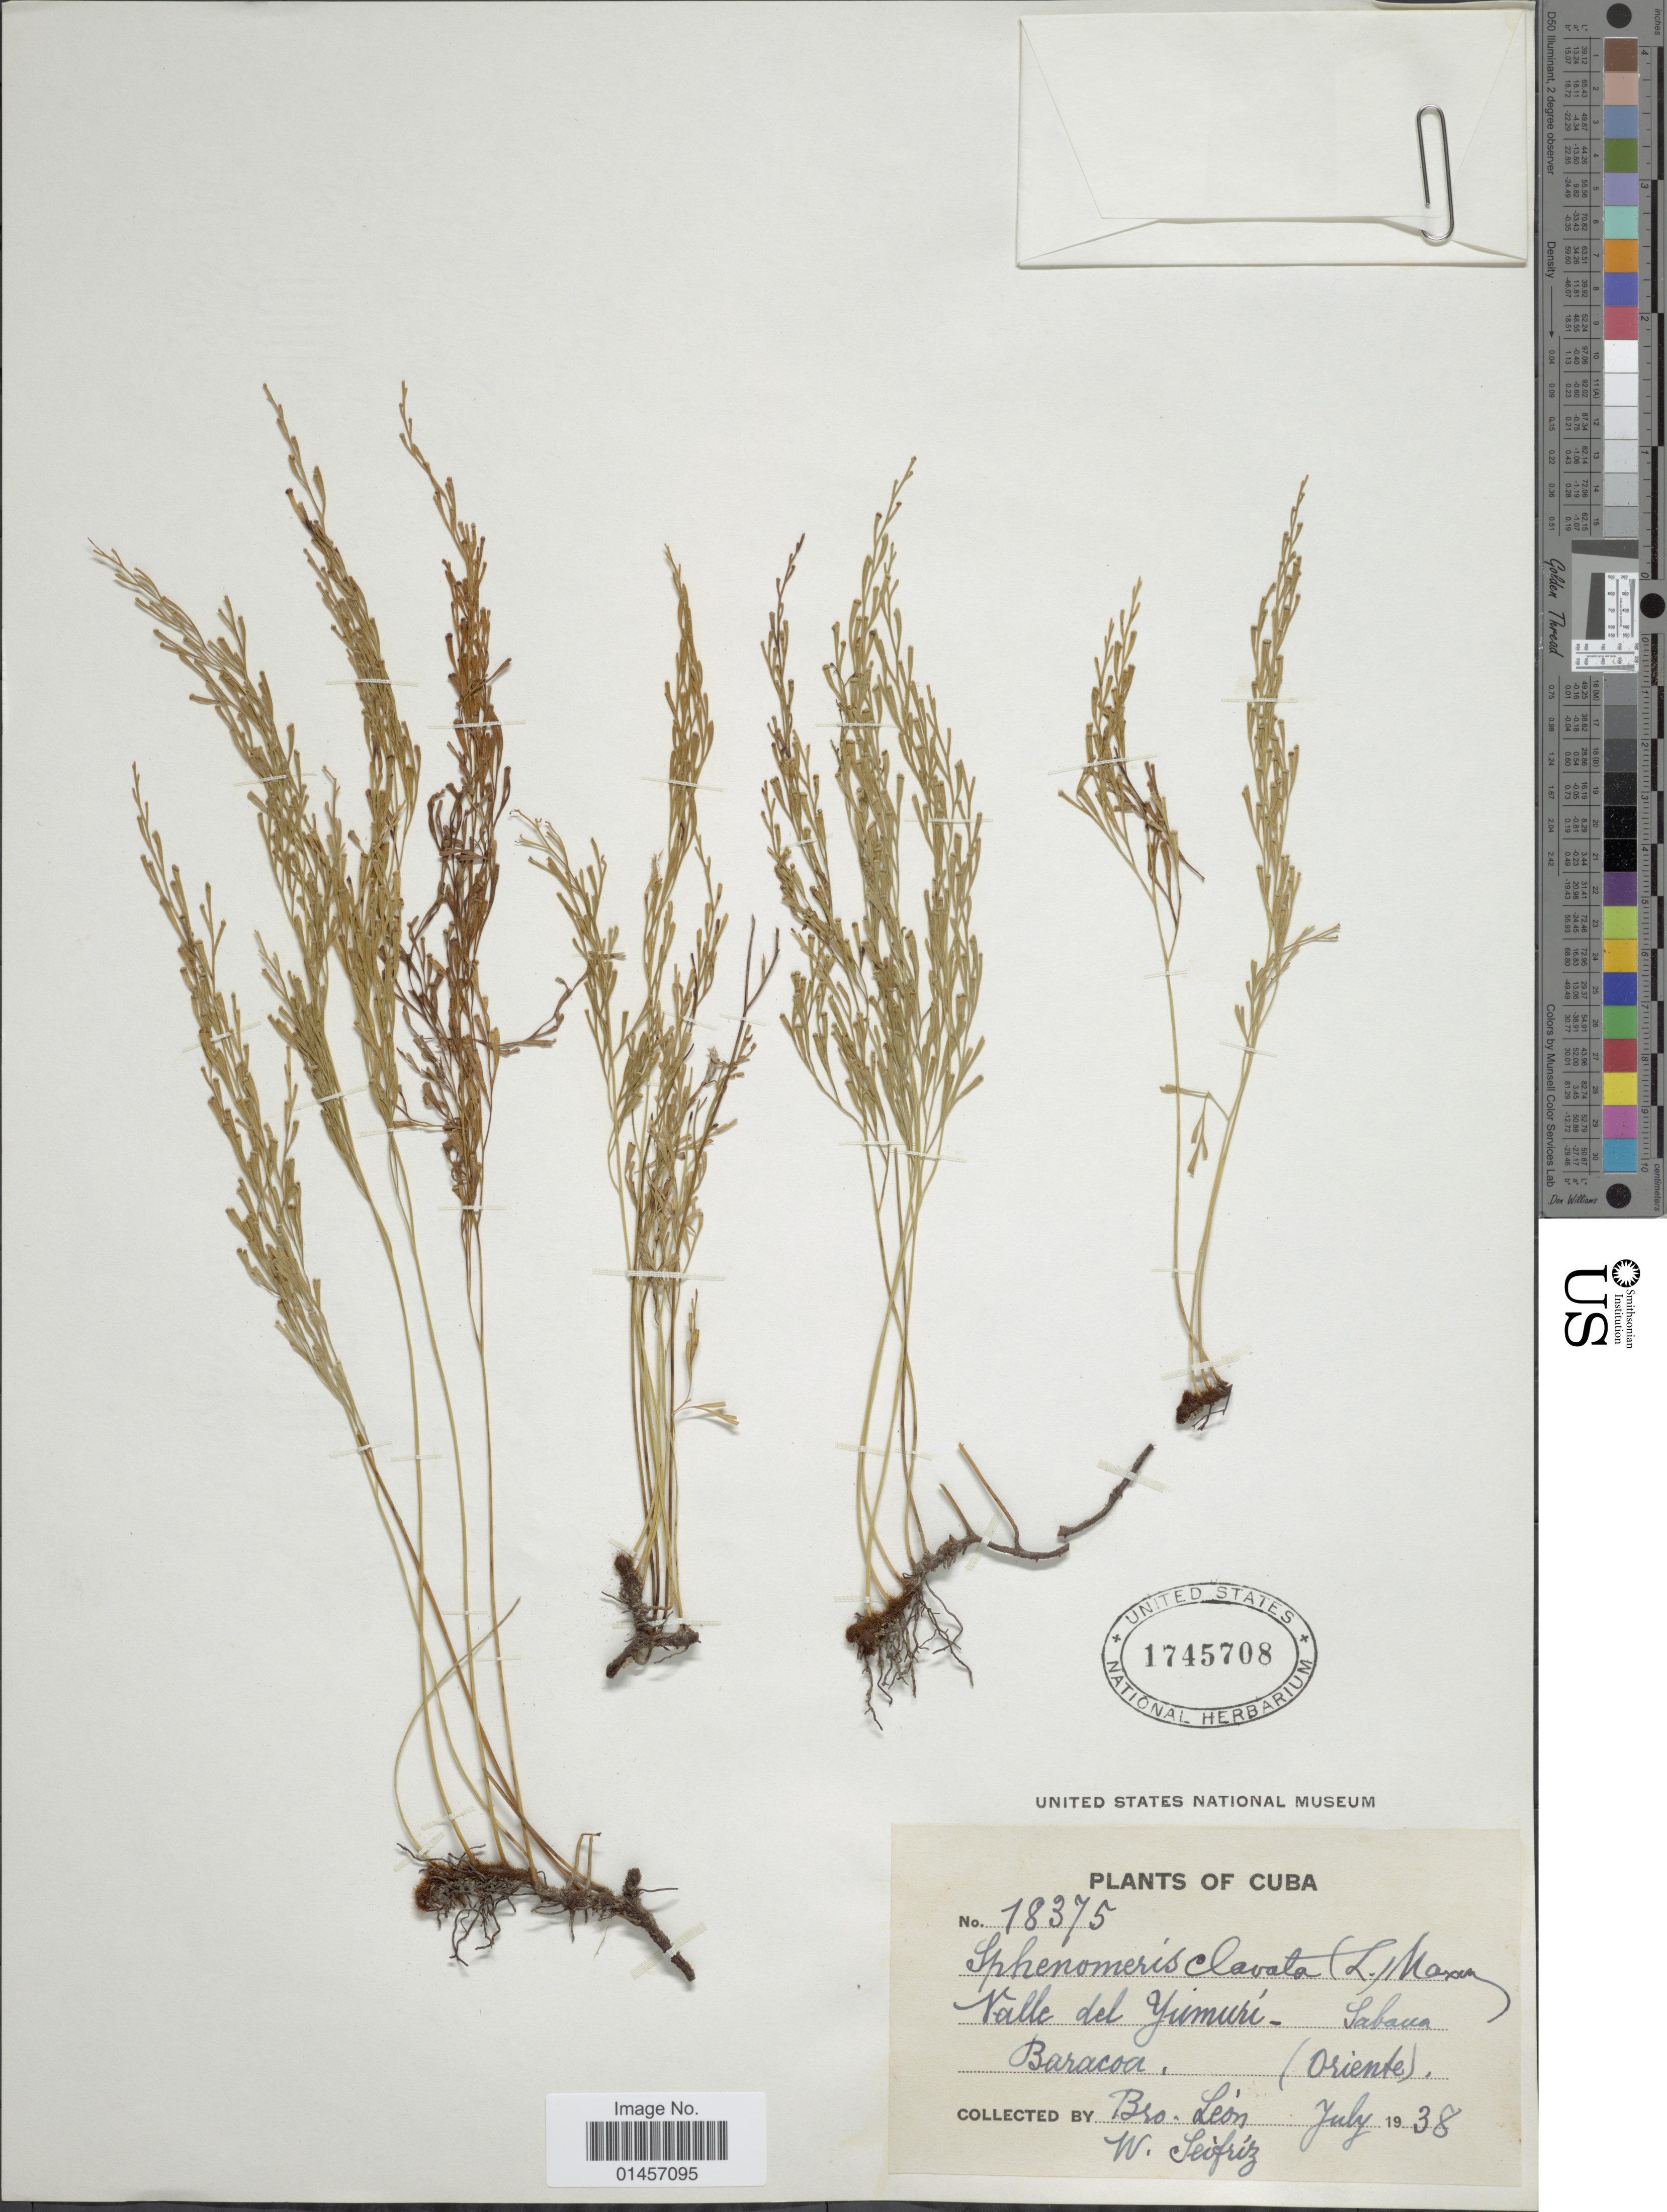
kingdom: Plantae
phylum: Tracheophyta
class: Polypodiopsida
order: Polypodiales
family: Lindsaeaceae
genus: Sphenomeris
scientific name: Sphenomeris clavata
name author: (L.) Maxon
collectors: Bro. León & W. Jeifrig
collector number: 18375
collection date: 1938-07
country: Cuba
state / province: Oriente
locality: Cuba, Valle del Yumuri, Sabaua, Baracoa.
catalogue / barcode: US 1745705